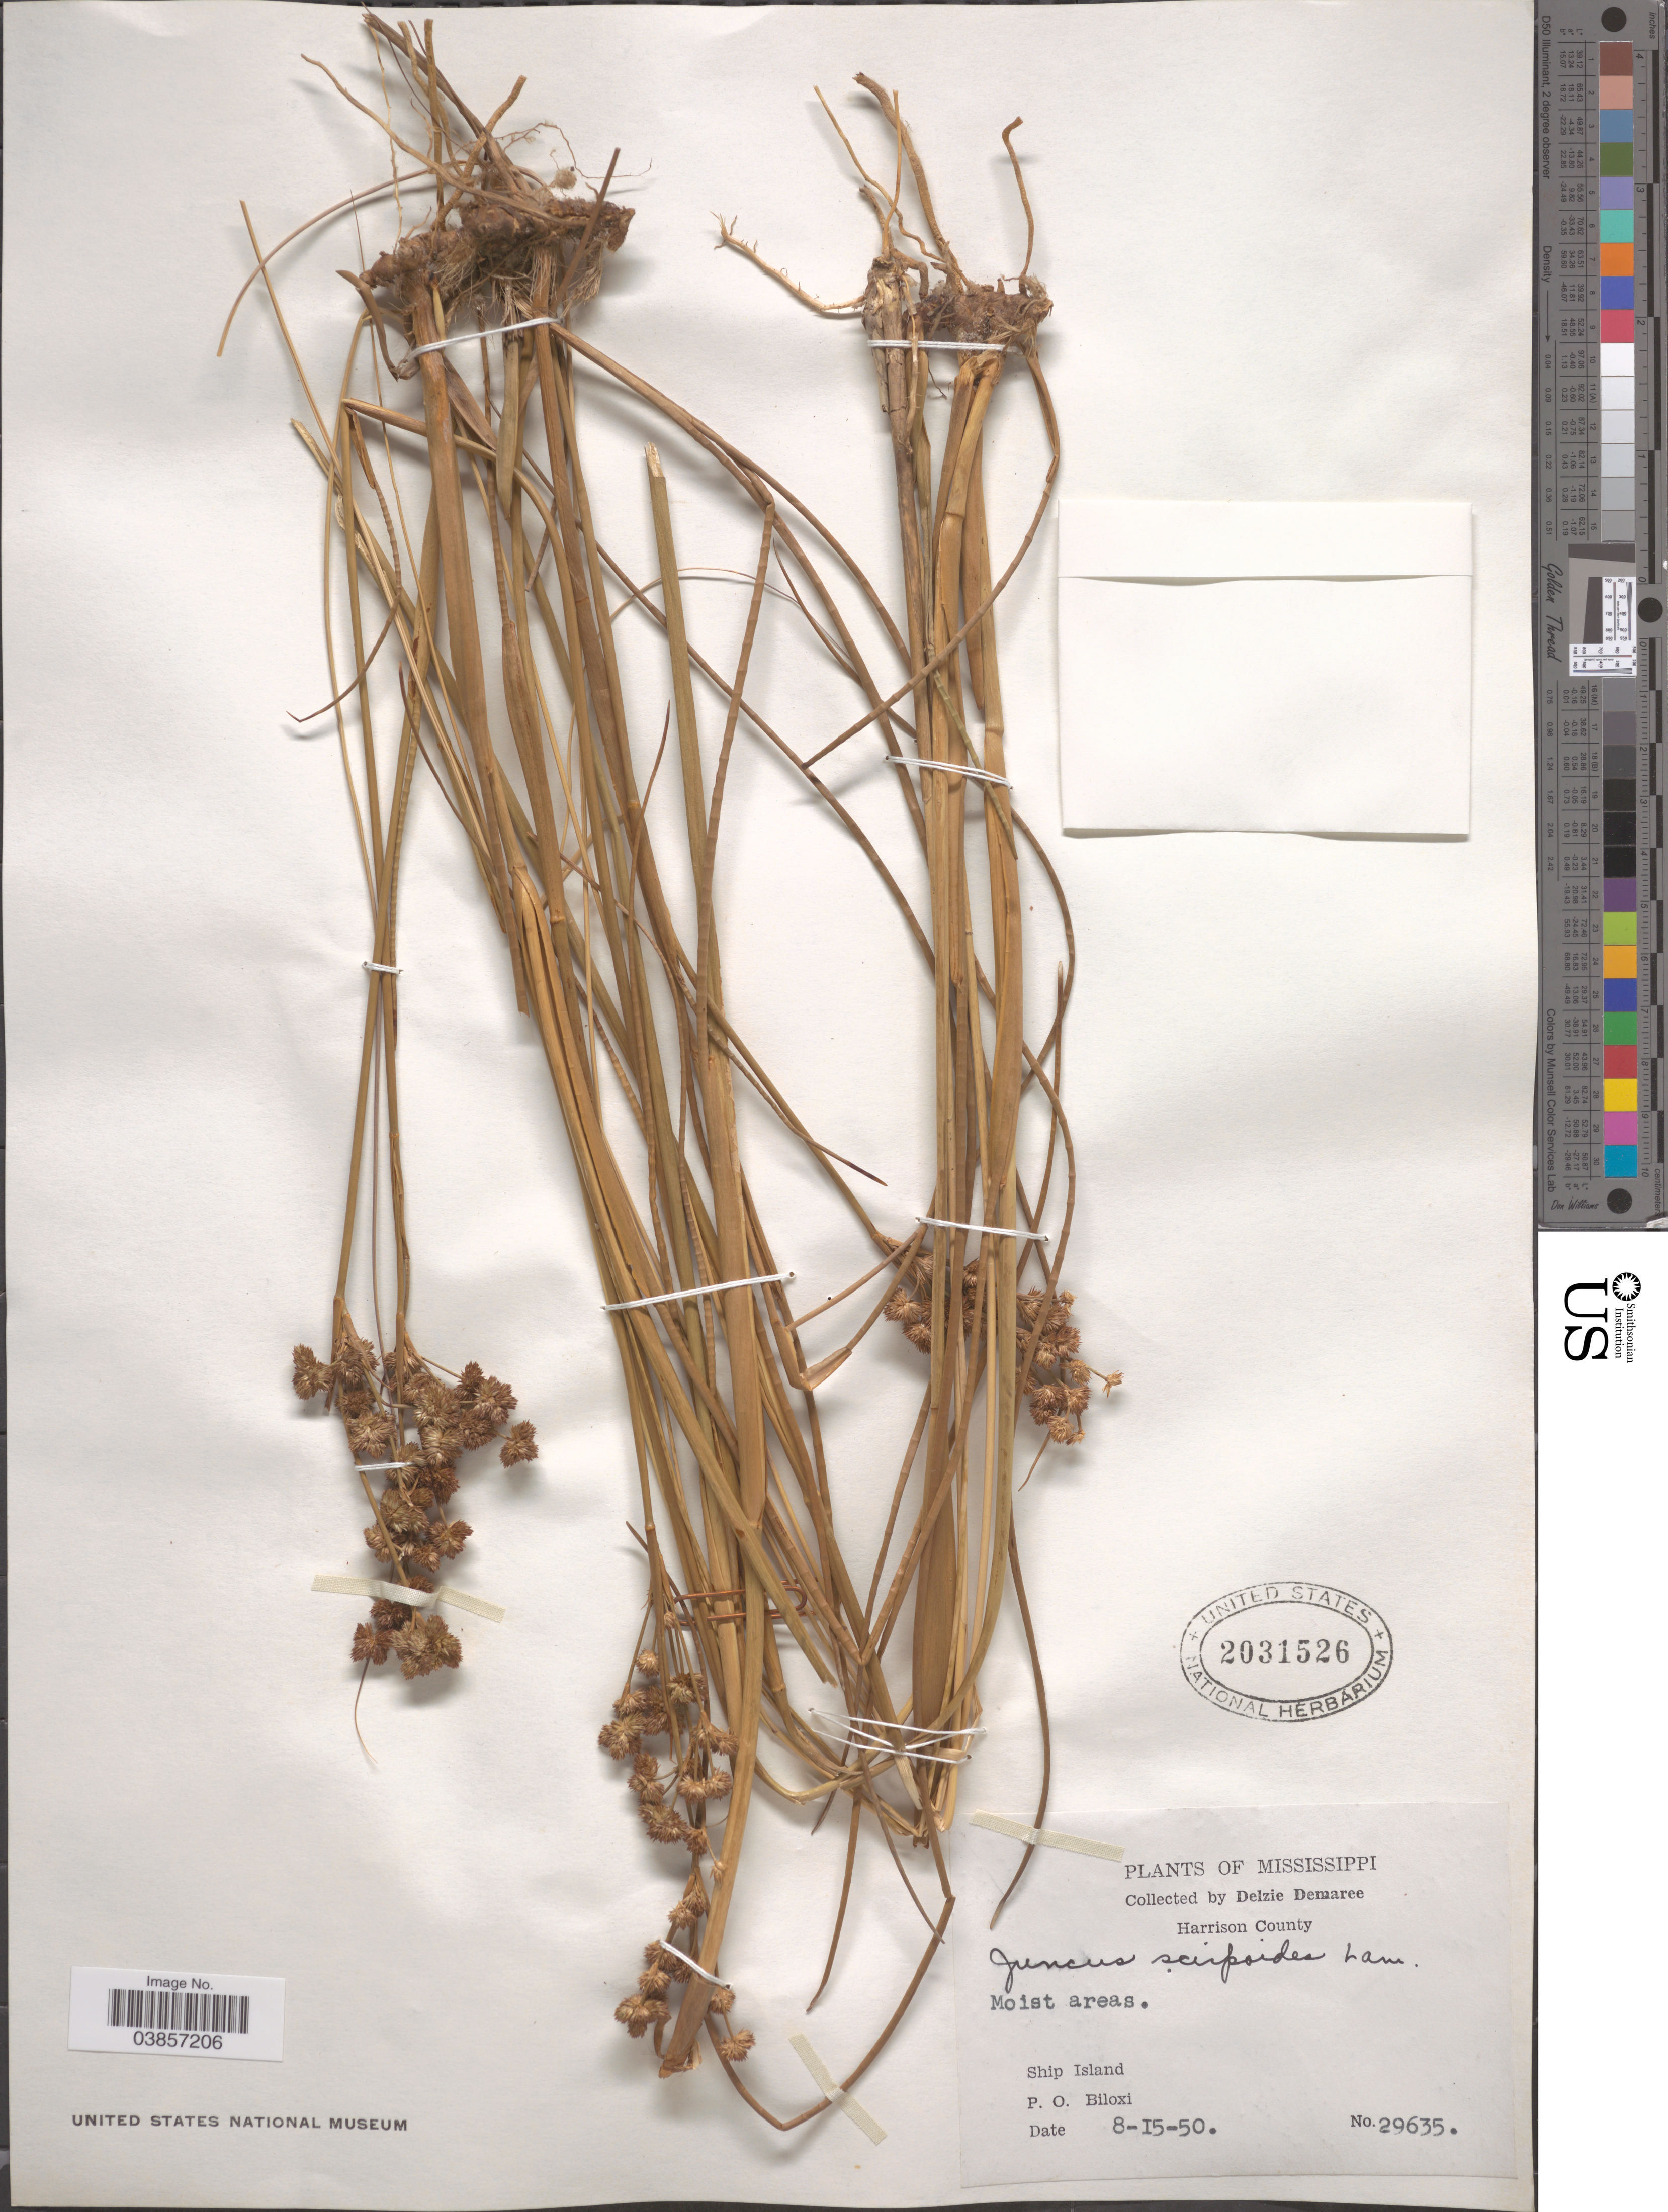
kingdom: Plantae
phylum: Tracheophyta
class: Liliopsida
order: Poales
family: Juncaceae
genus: Juncus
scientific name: Juncus scirpoides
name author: Lam.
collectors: D. Demaree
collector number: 29635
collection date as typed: Transcribed d/m/y: 15/8/50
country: United States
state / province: Mississippi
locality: Harrison County. Ship Island. P. O. Biloxi.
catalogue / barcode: US 2031526